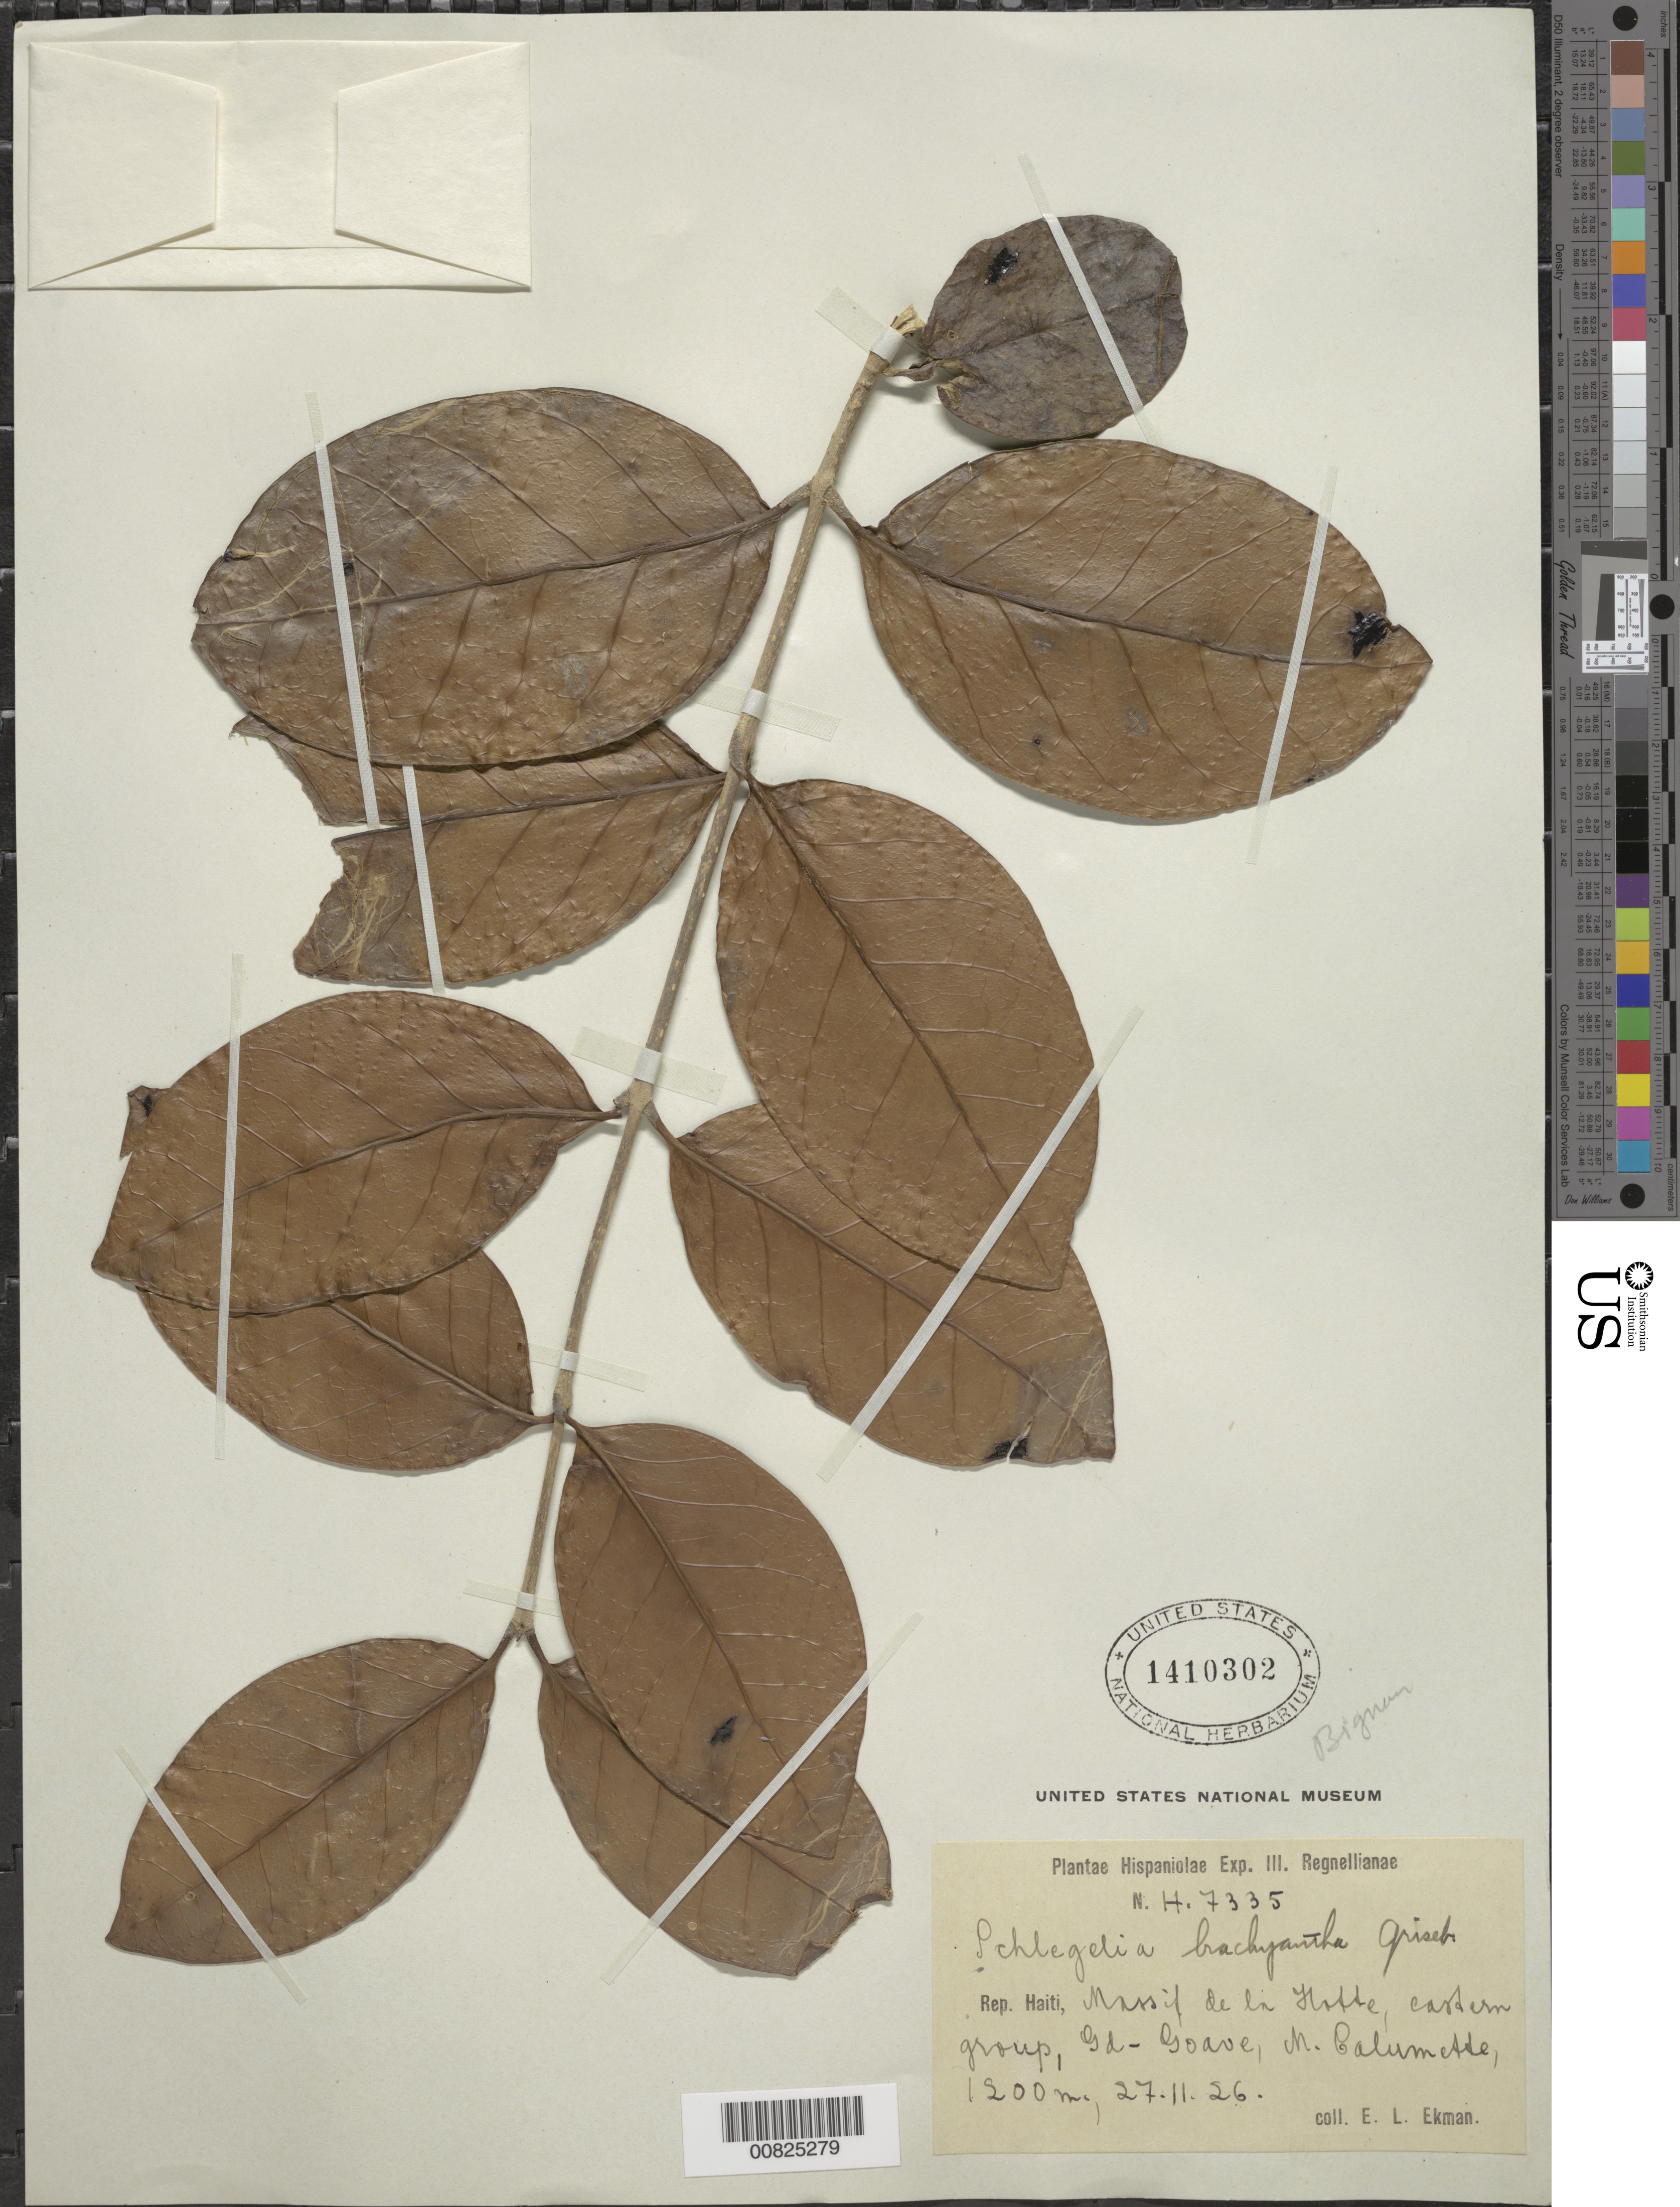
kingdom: Plantae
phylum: Tracheophyta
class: Magnoliopsida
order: Lamiales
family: Schlegeliaceae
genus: Schlegelia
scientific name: Schlegelia brachyantha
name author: Griseb.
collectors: E. L. Ekman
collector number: H 7335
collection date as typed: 27 Nov 1926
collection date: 1926-11-27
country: Haiti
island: Hispaniola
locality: Massif de la Hotte, eatern group, Gd-Goave, M. Calumette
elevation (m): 1200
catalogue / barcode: US 1410302